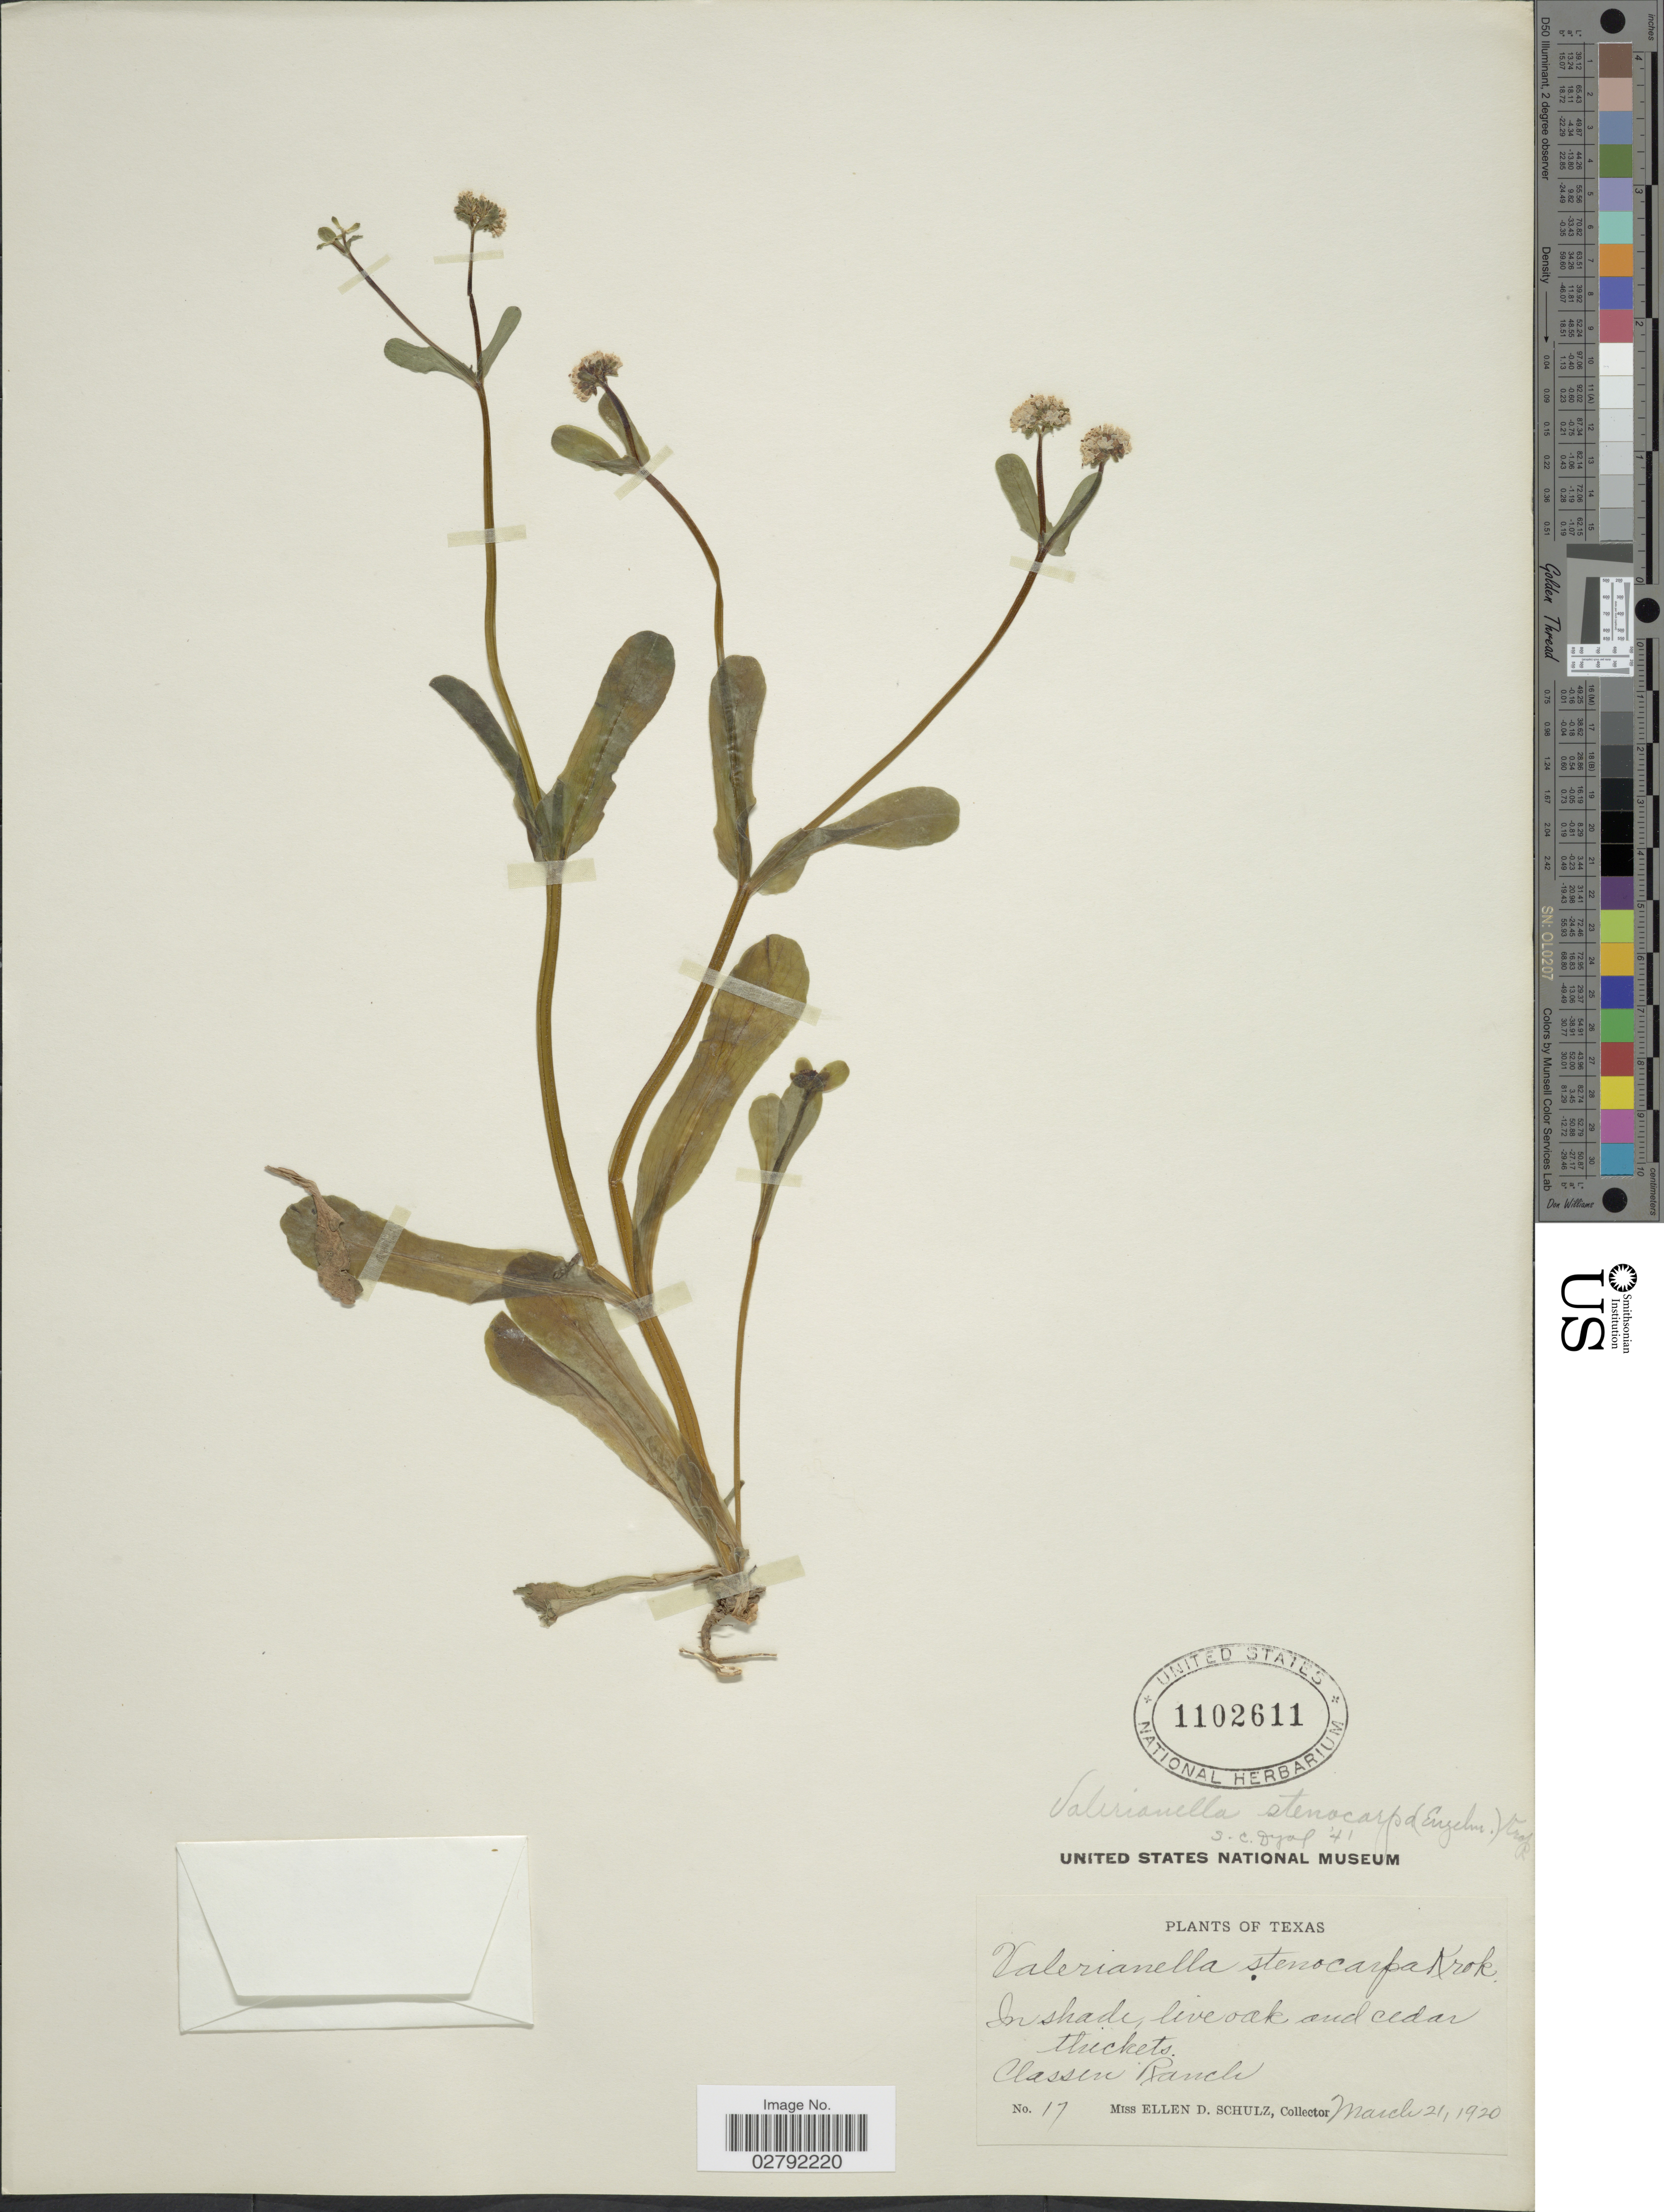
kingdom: Plantae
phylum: Tracheophyta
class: Magnoliopsida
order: Dipsacales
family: Caprifoliaceae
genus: Valerianella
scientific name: Valerianella stenocarpa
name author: (Engelm. ex A. Gray) Krok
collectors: E. D. Schulz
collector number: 17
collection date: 1920-03-21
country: United States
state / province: Texas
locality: Classen Ranch.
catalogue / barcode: US 1102611